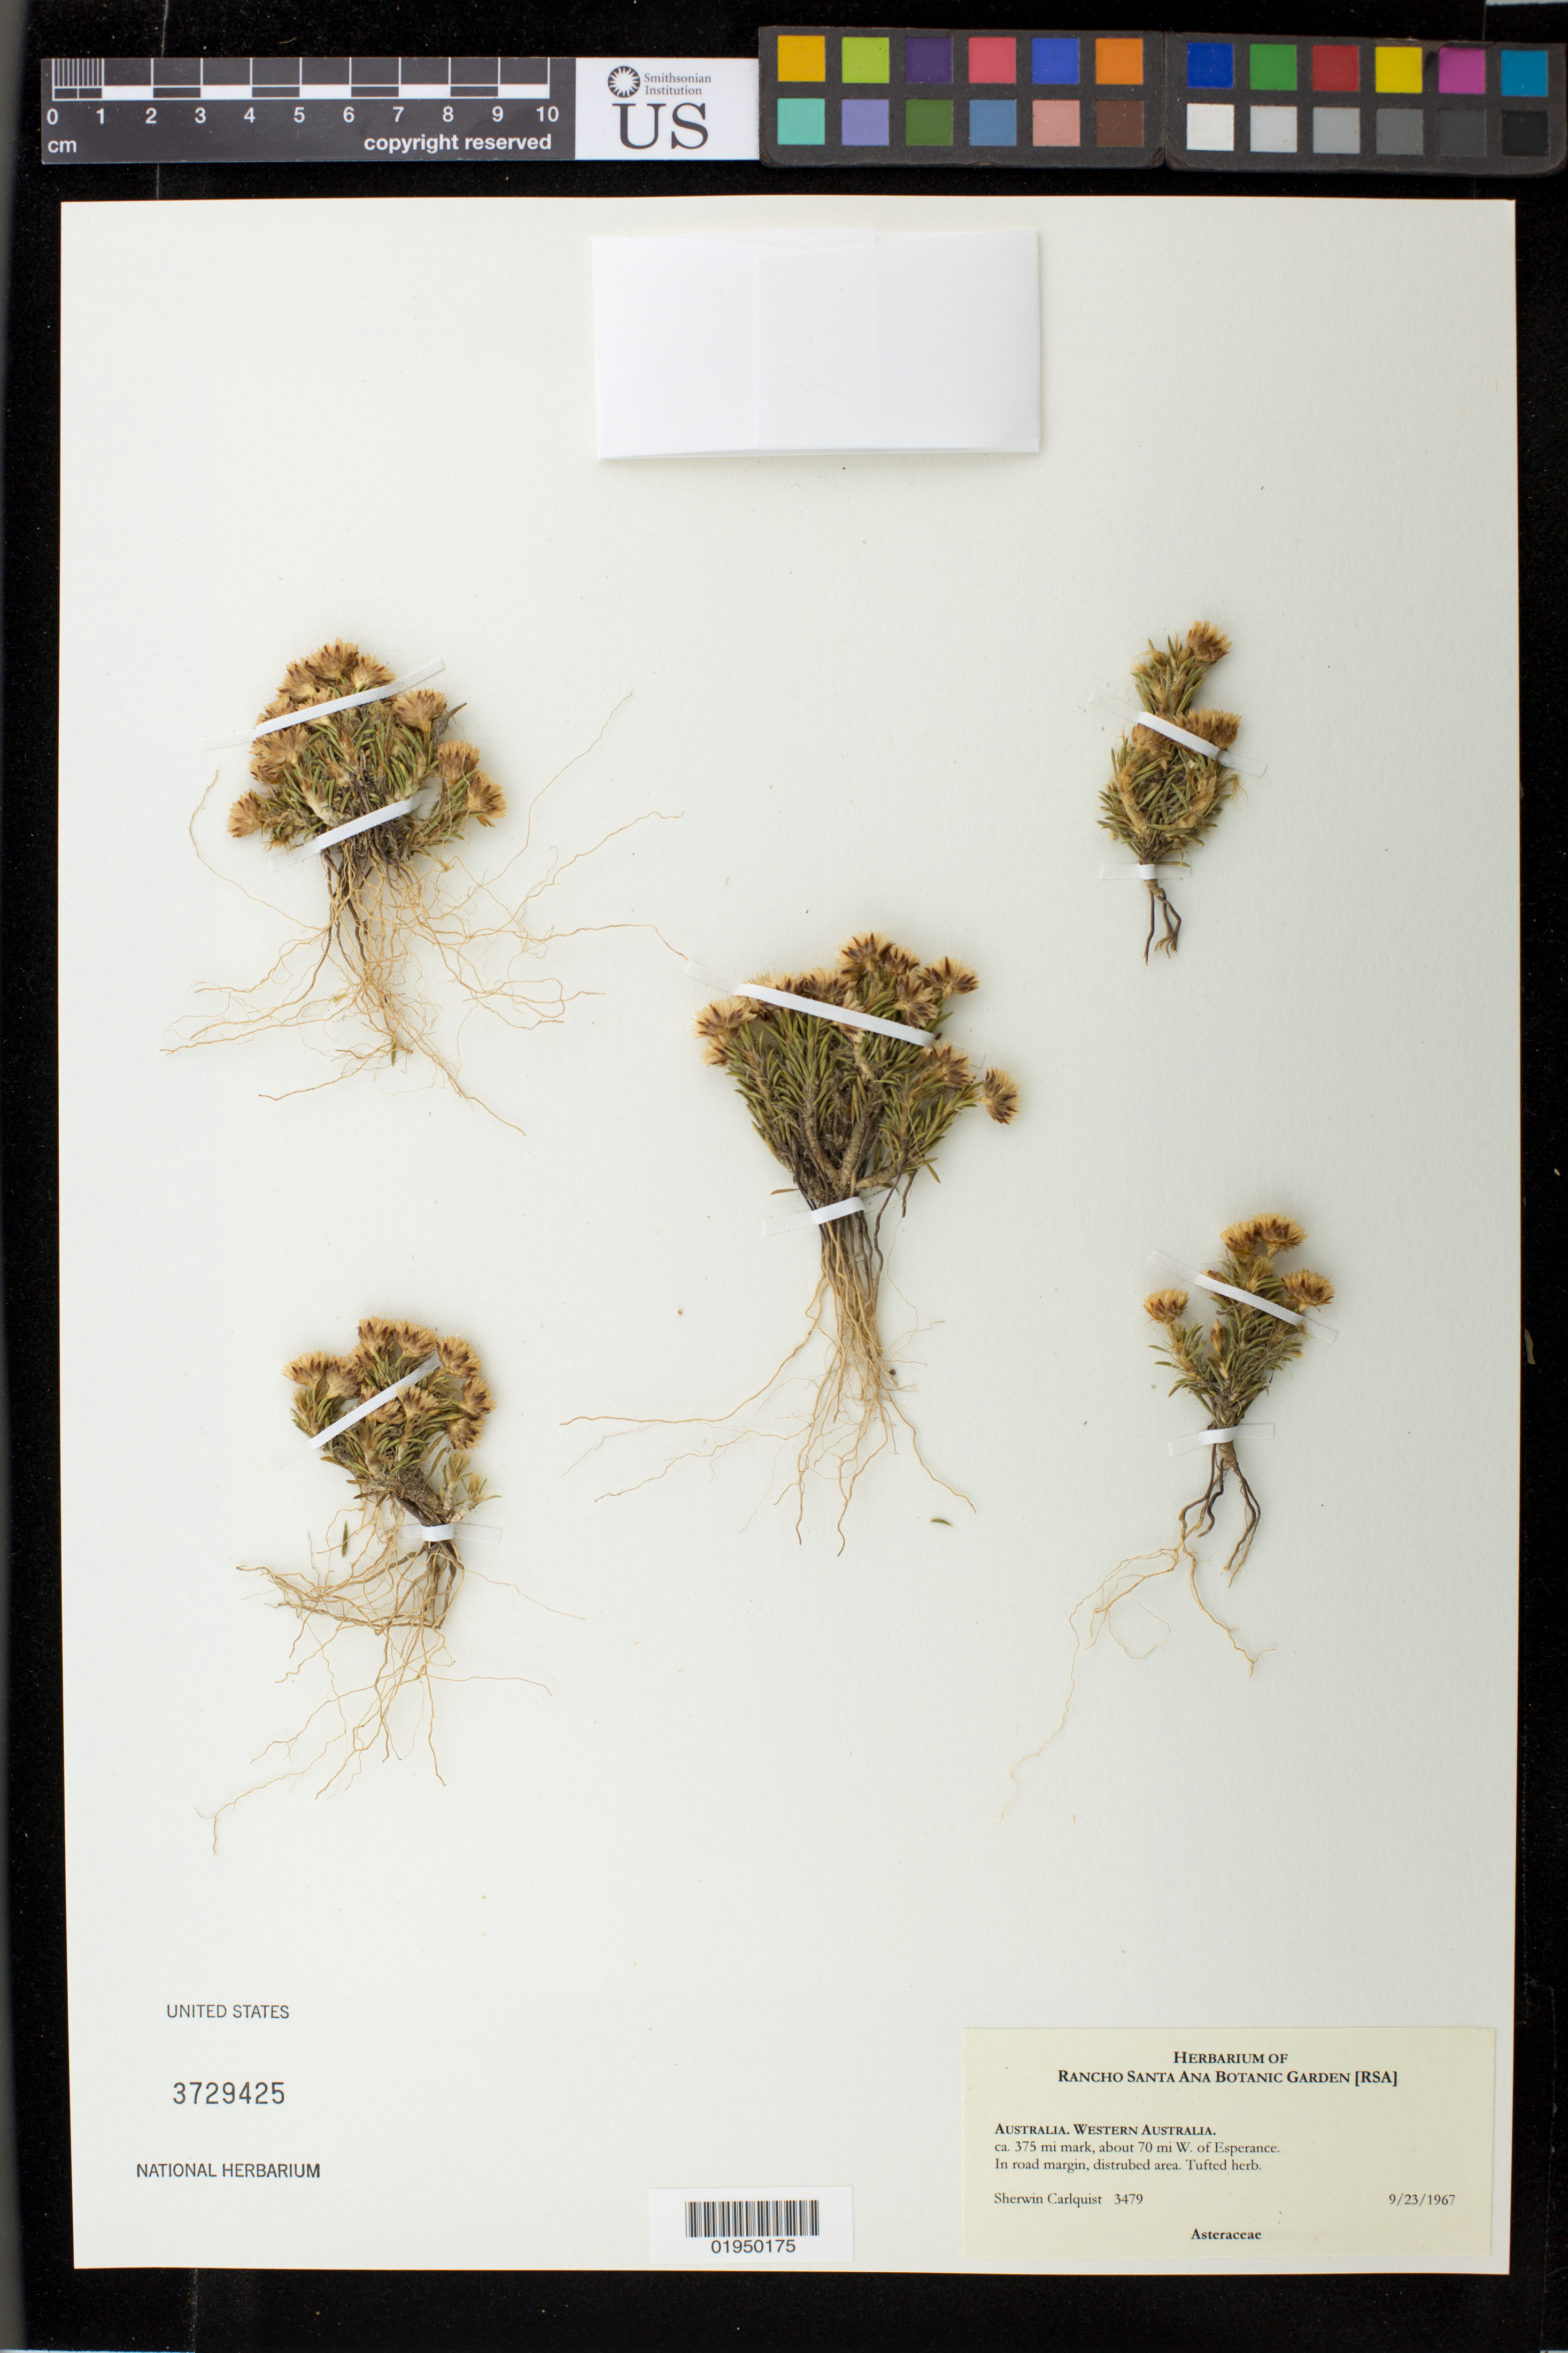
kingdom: Plantae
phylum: Tracheophyta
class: Magnoliopsida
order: Asterales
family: Asteraceae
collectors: S. Carlquist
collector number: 3479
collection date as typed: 9/23/1967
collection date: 1967-09-23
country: Australia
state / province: Western Australia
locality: ca. 375 mi mark, about 70 mi W. of Esperance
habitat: In road margin, dist[ur]bed area.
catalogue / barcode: US 3729425